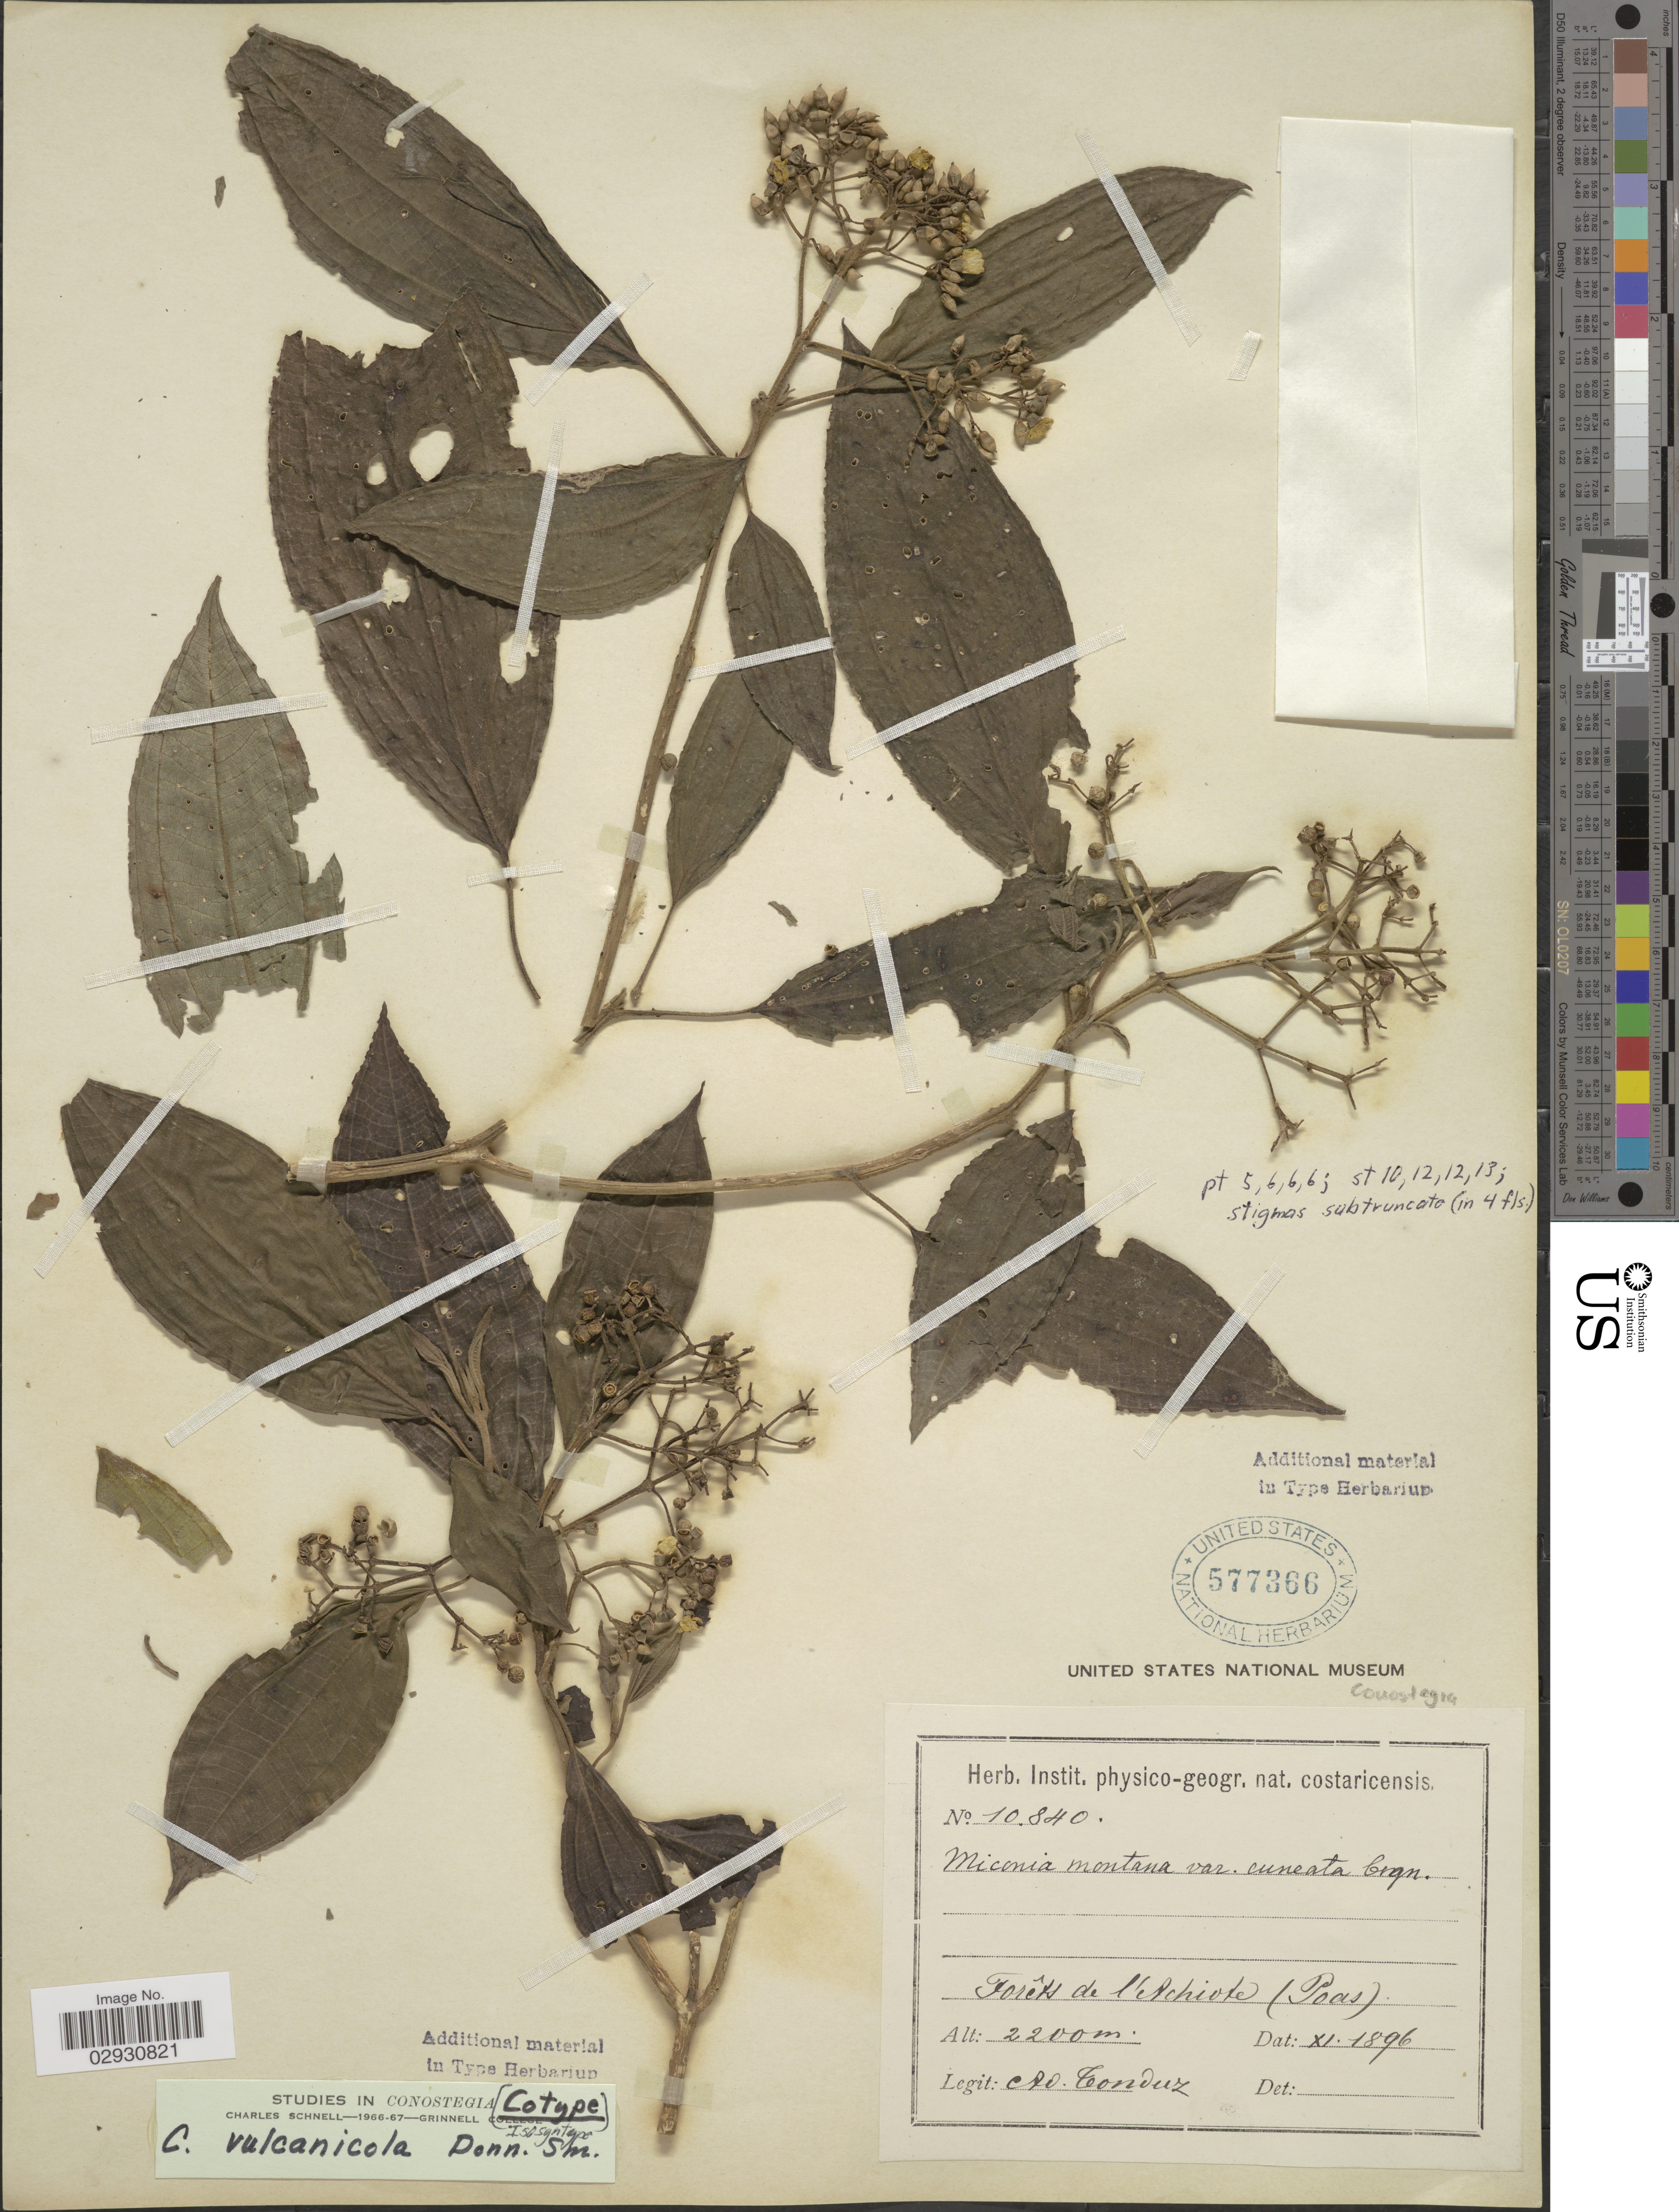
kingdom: Plantae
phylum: Tracheophyta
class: Magnoliopsida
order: Myrtales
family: Melastomataceae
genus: Conostegia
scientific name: Conostegia vulcanicola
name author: Donn. Sm.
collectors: A. Tonduz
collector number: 10840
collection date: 1896-11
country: Costa Rica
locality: Forêts de l'Achiote (Poas).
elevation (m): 2200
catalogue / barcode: US 577366